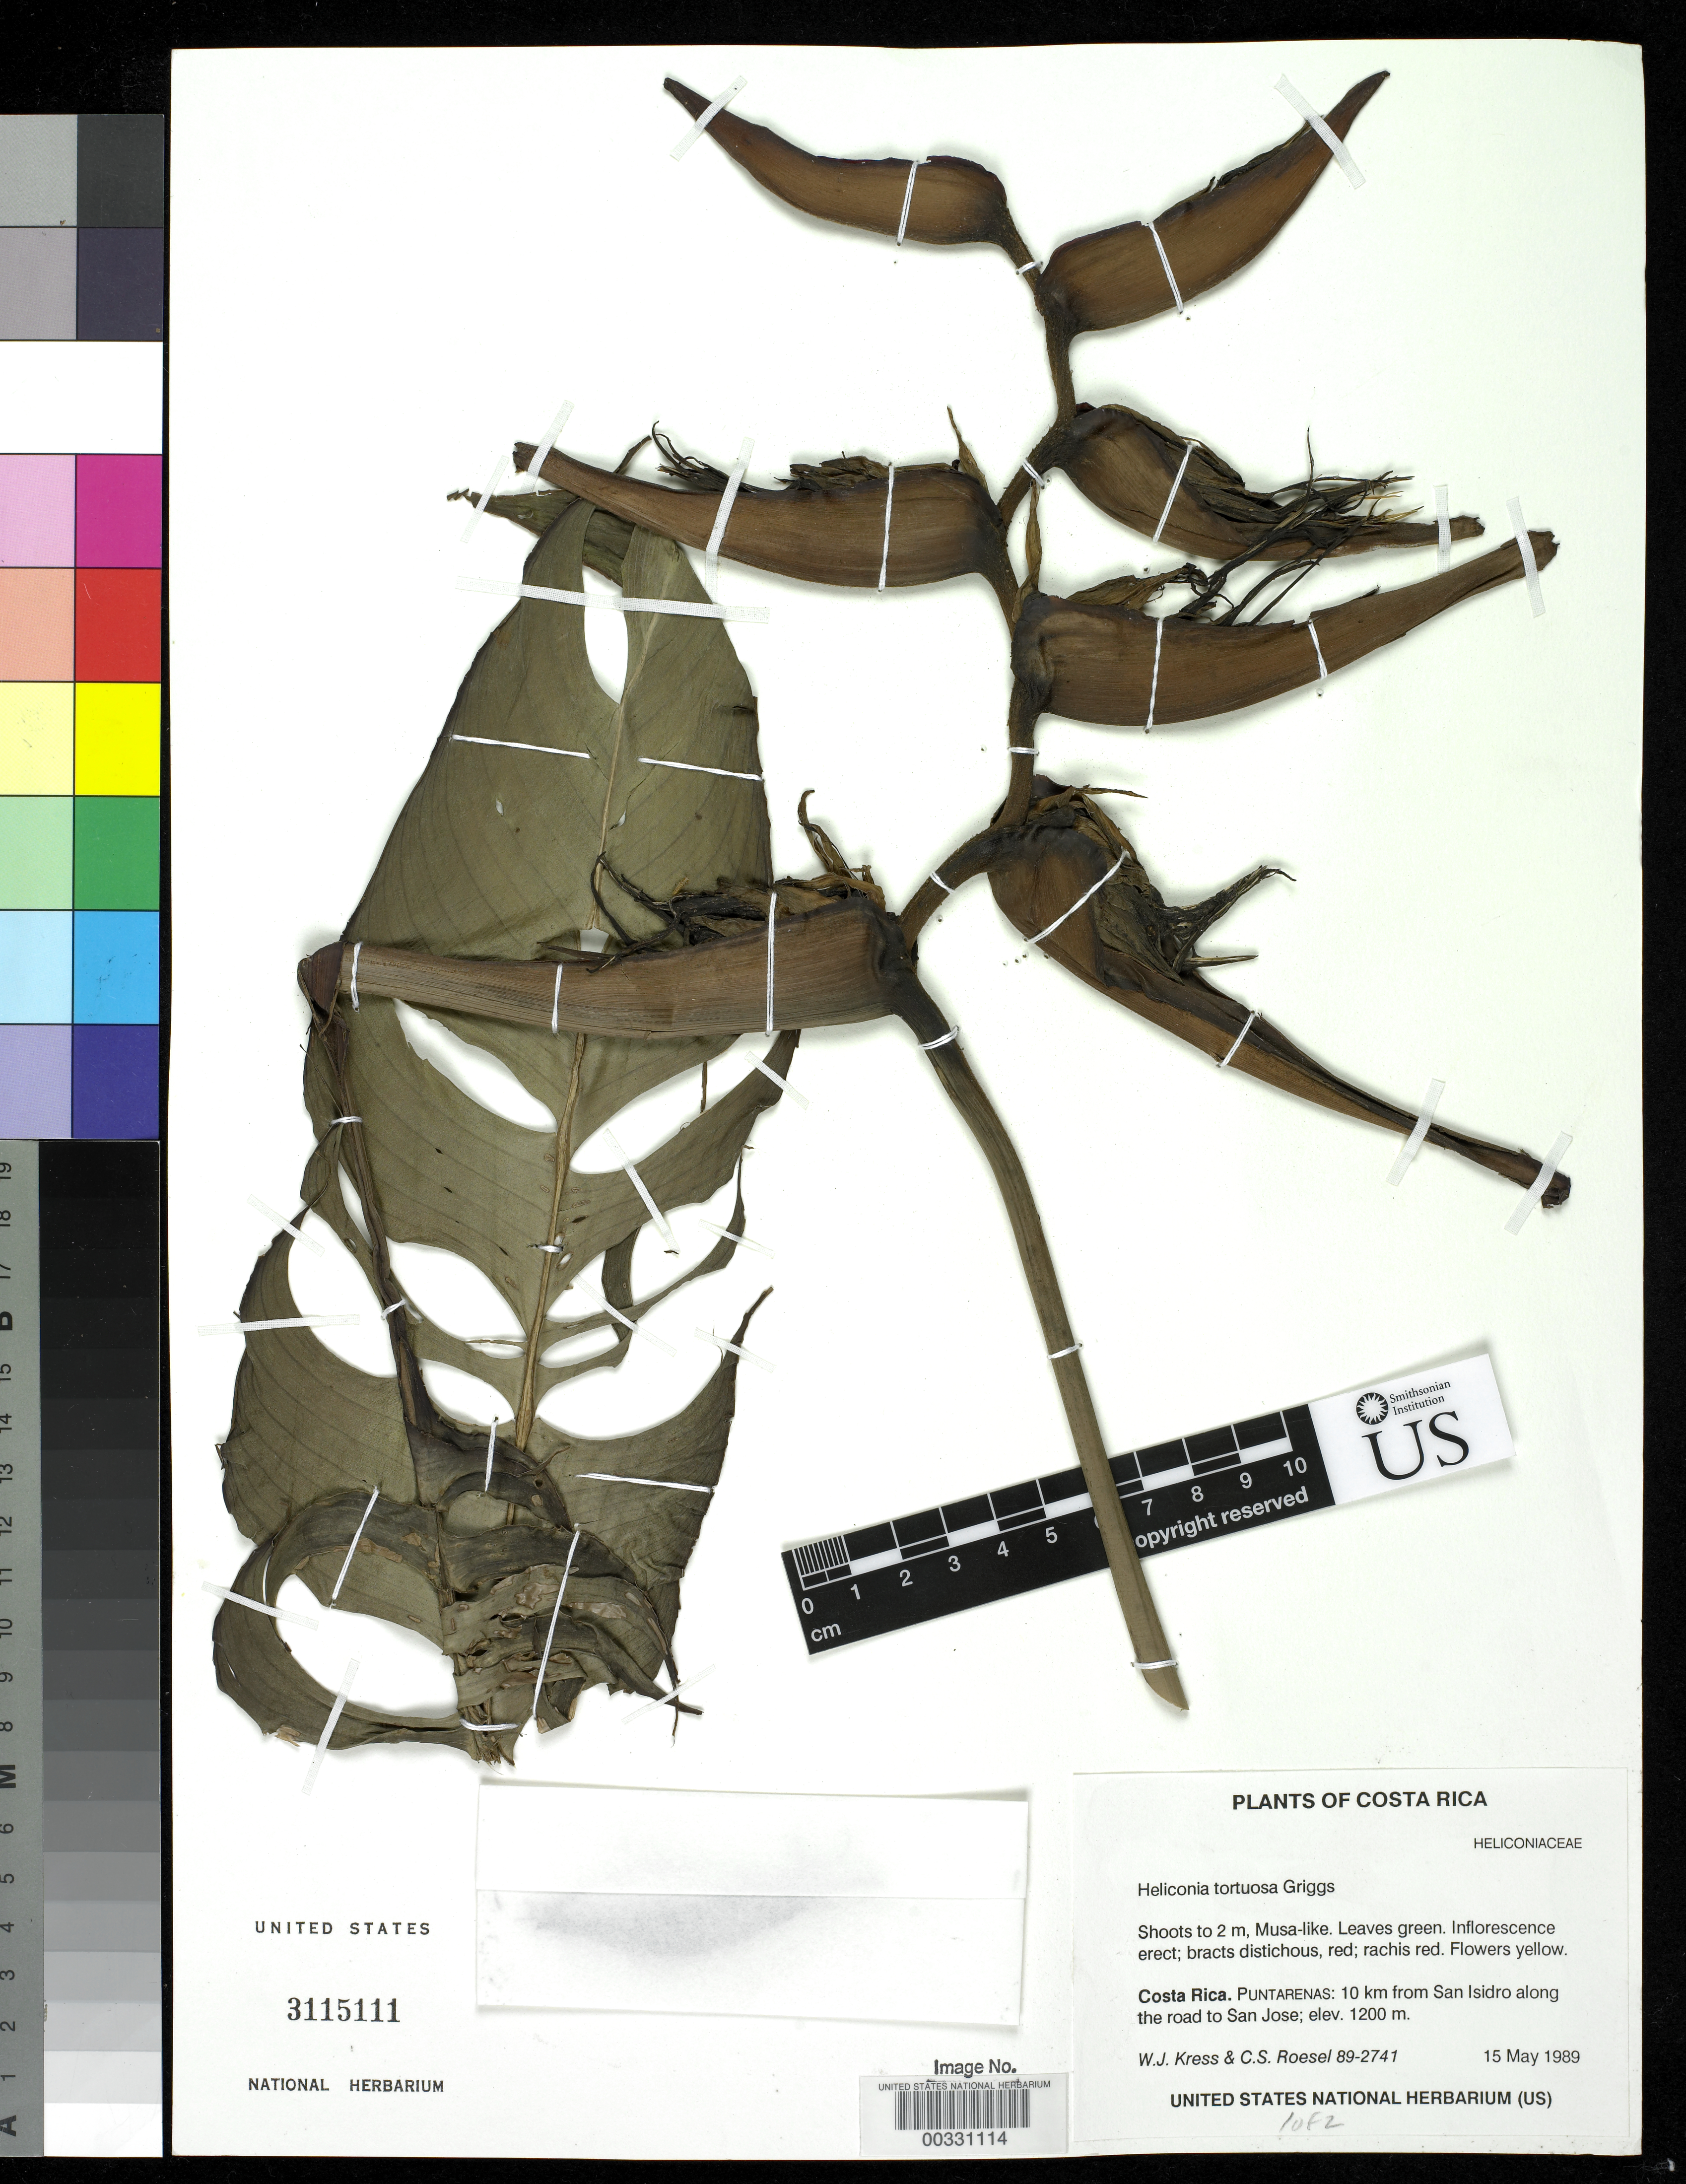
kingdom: Plantae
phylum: Tracheophyta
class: Liliopsida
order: Zingiberales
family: Heliconiaceae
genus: Heliconia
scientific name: Heliconia tortuosa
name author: R.F. Griggs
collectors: W. J. Kress & C. S. Roesel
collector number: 89-2741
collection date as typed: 15 May 1989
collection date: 1989-05-15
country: Costa Rica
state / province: Puntarenas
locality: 10 km from san isidro along road to san jose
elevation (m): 1200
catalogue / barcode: US 3115111